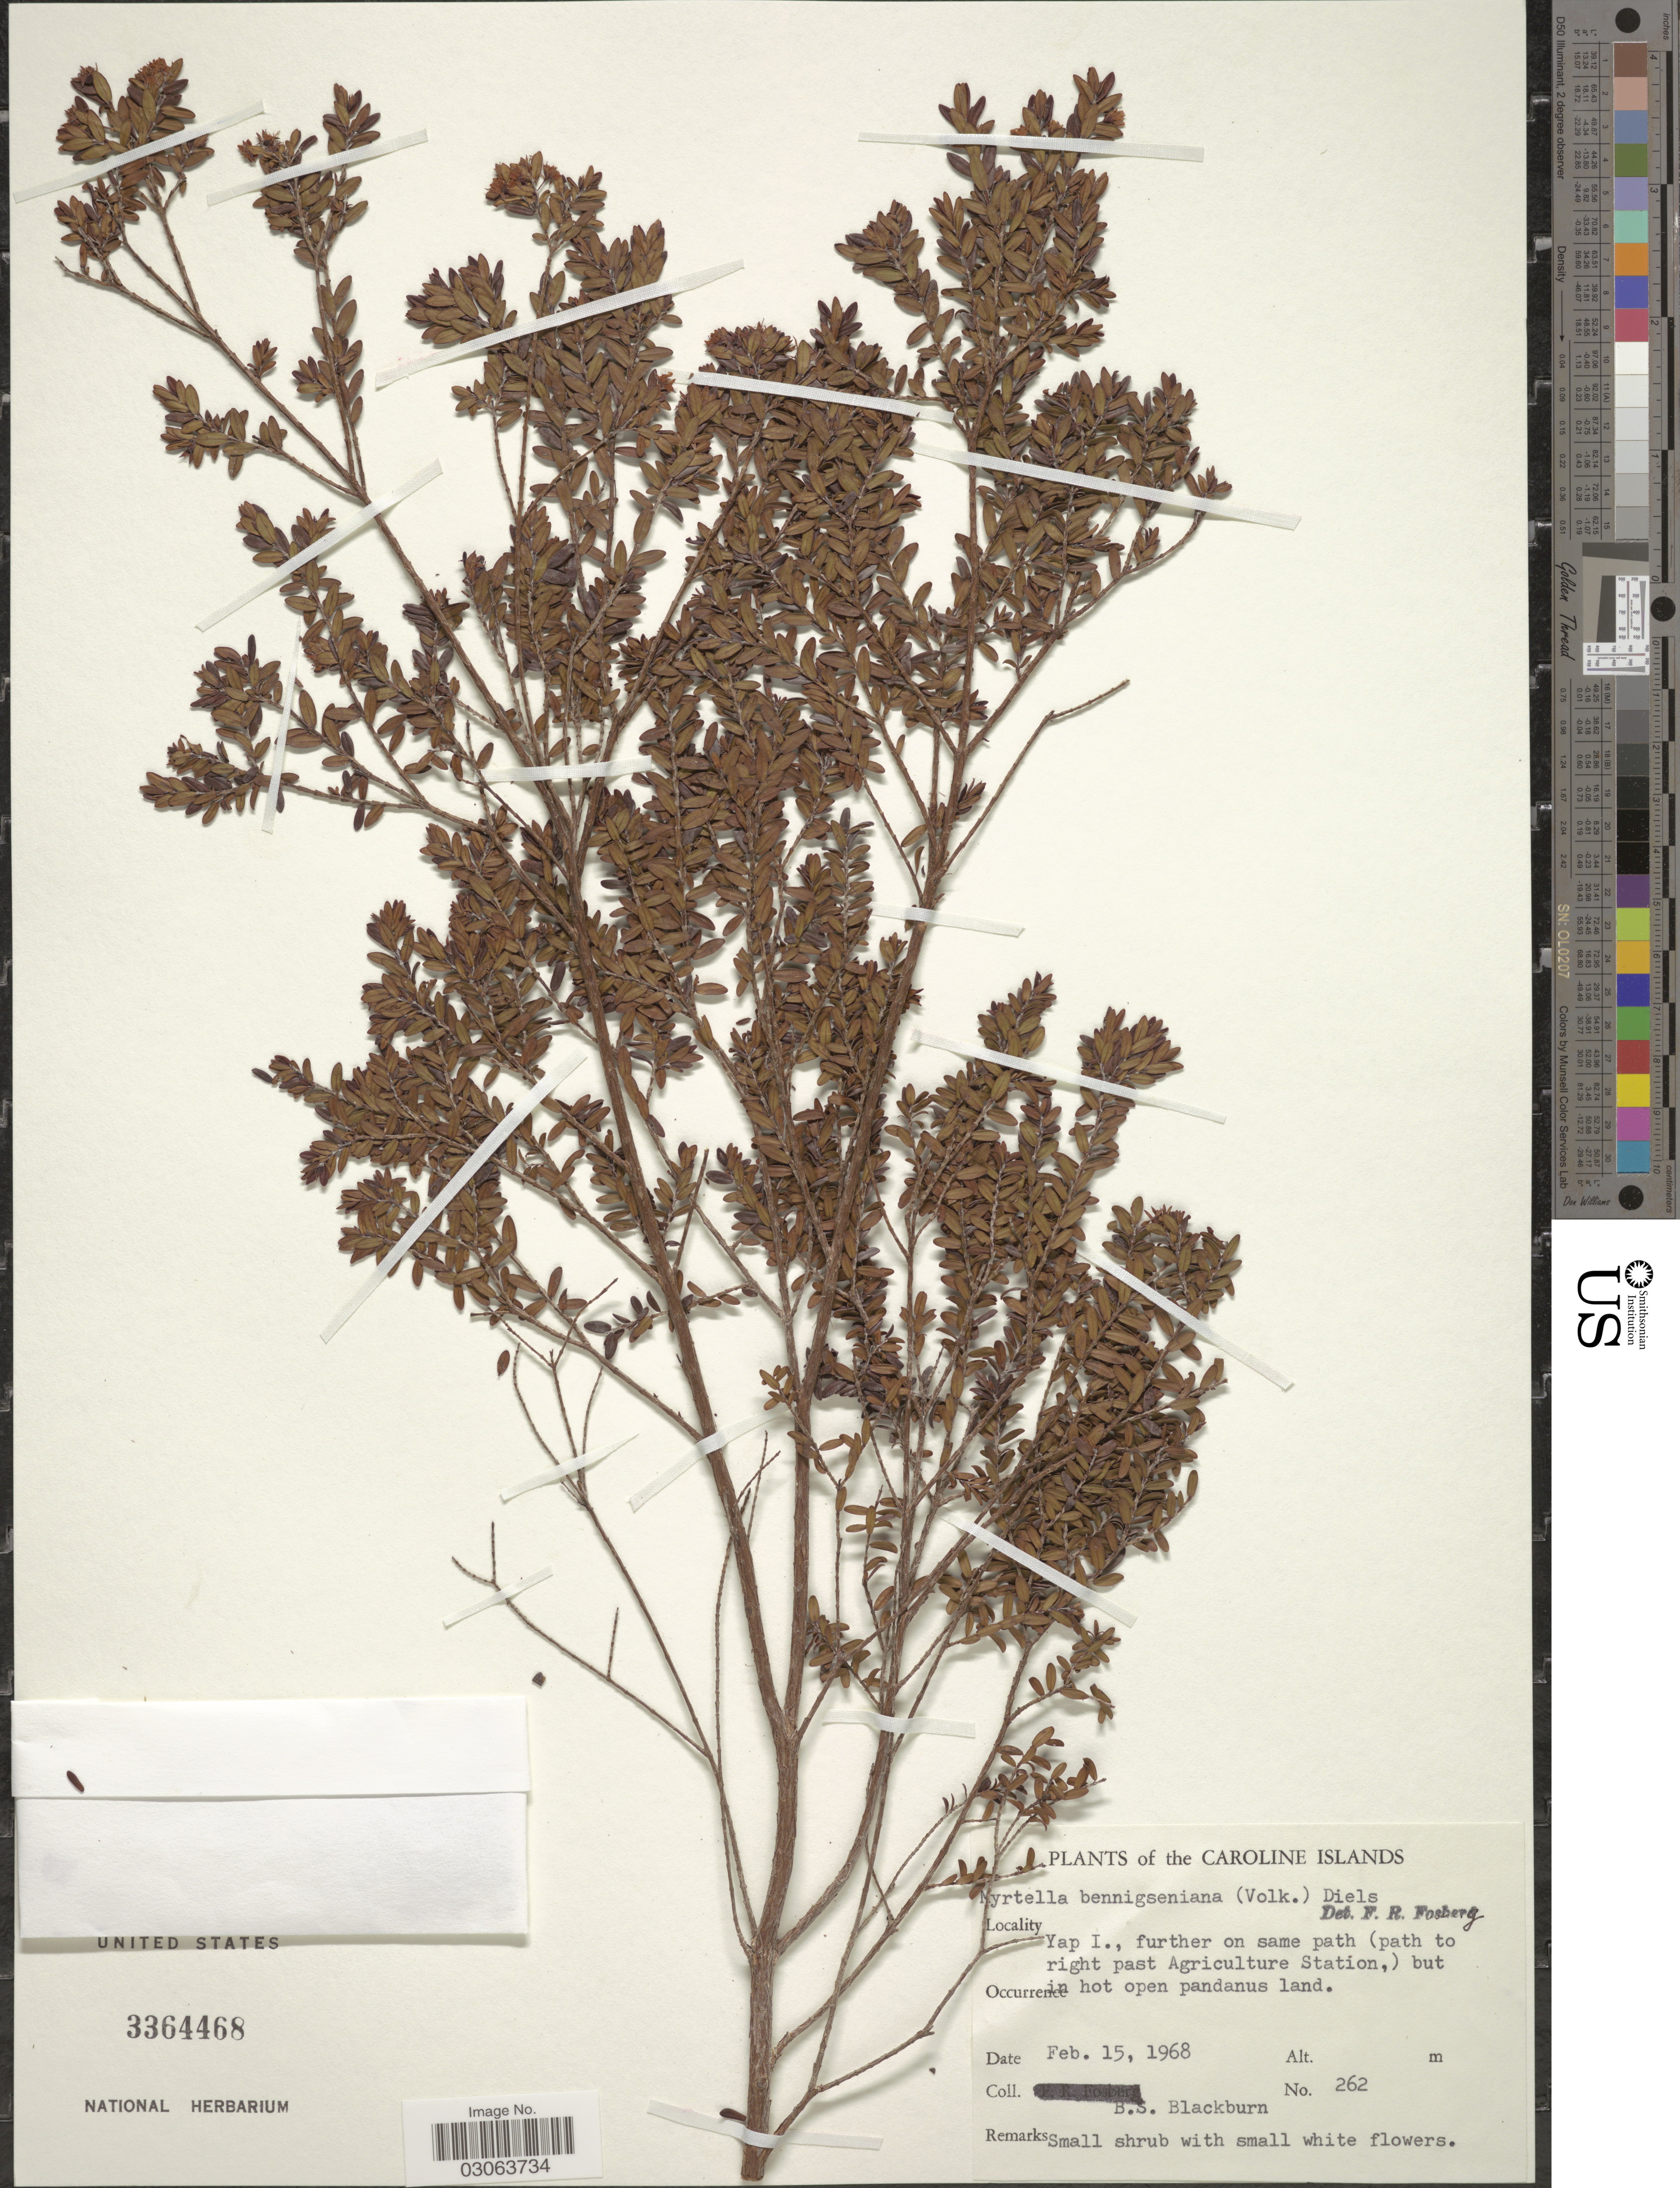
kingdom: Plantae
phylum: Tracheophyta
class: Magnoliopsida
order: Myrtales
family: Myrtaceae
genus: Myrtella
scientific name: Myrtella bennigseniana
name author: (Volkens) Diels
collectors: B. S. Blackburn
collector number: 262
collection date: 1968-02-15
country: Micronesia, Federated States of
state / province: Yap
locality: Caroline Islands, Yap I., further on same path (path to righ past Agriculture Station,) but in hot open pandanus land.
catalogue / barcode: US 3364468